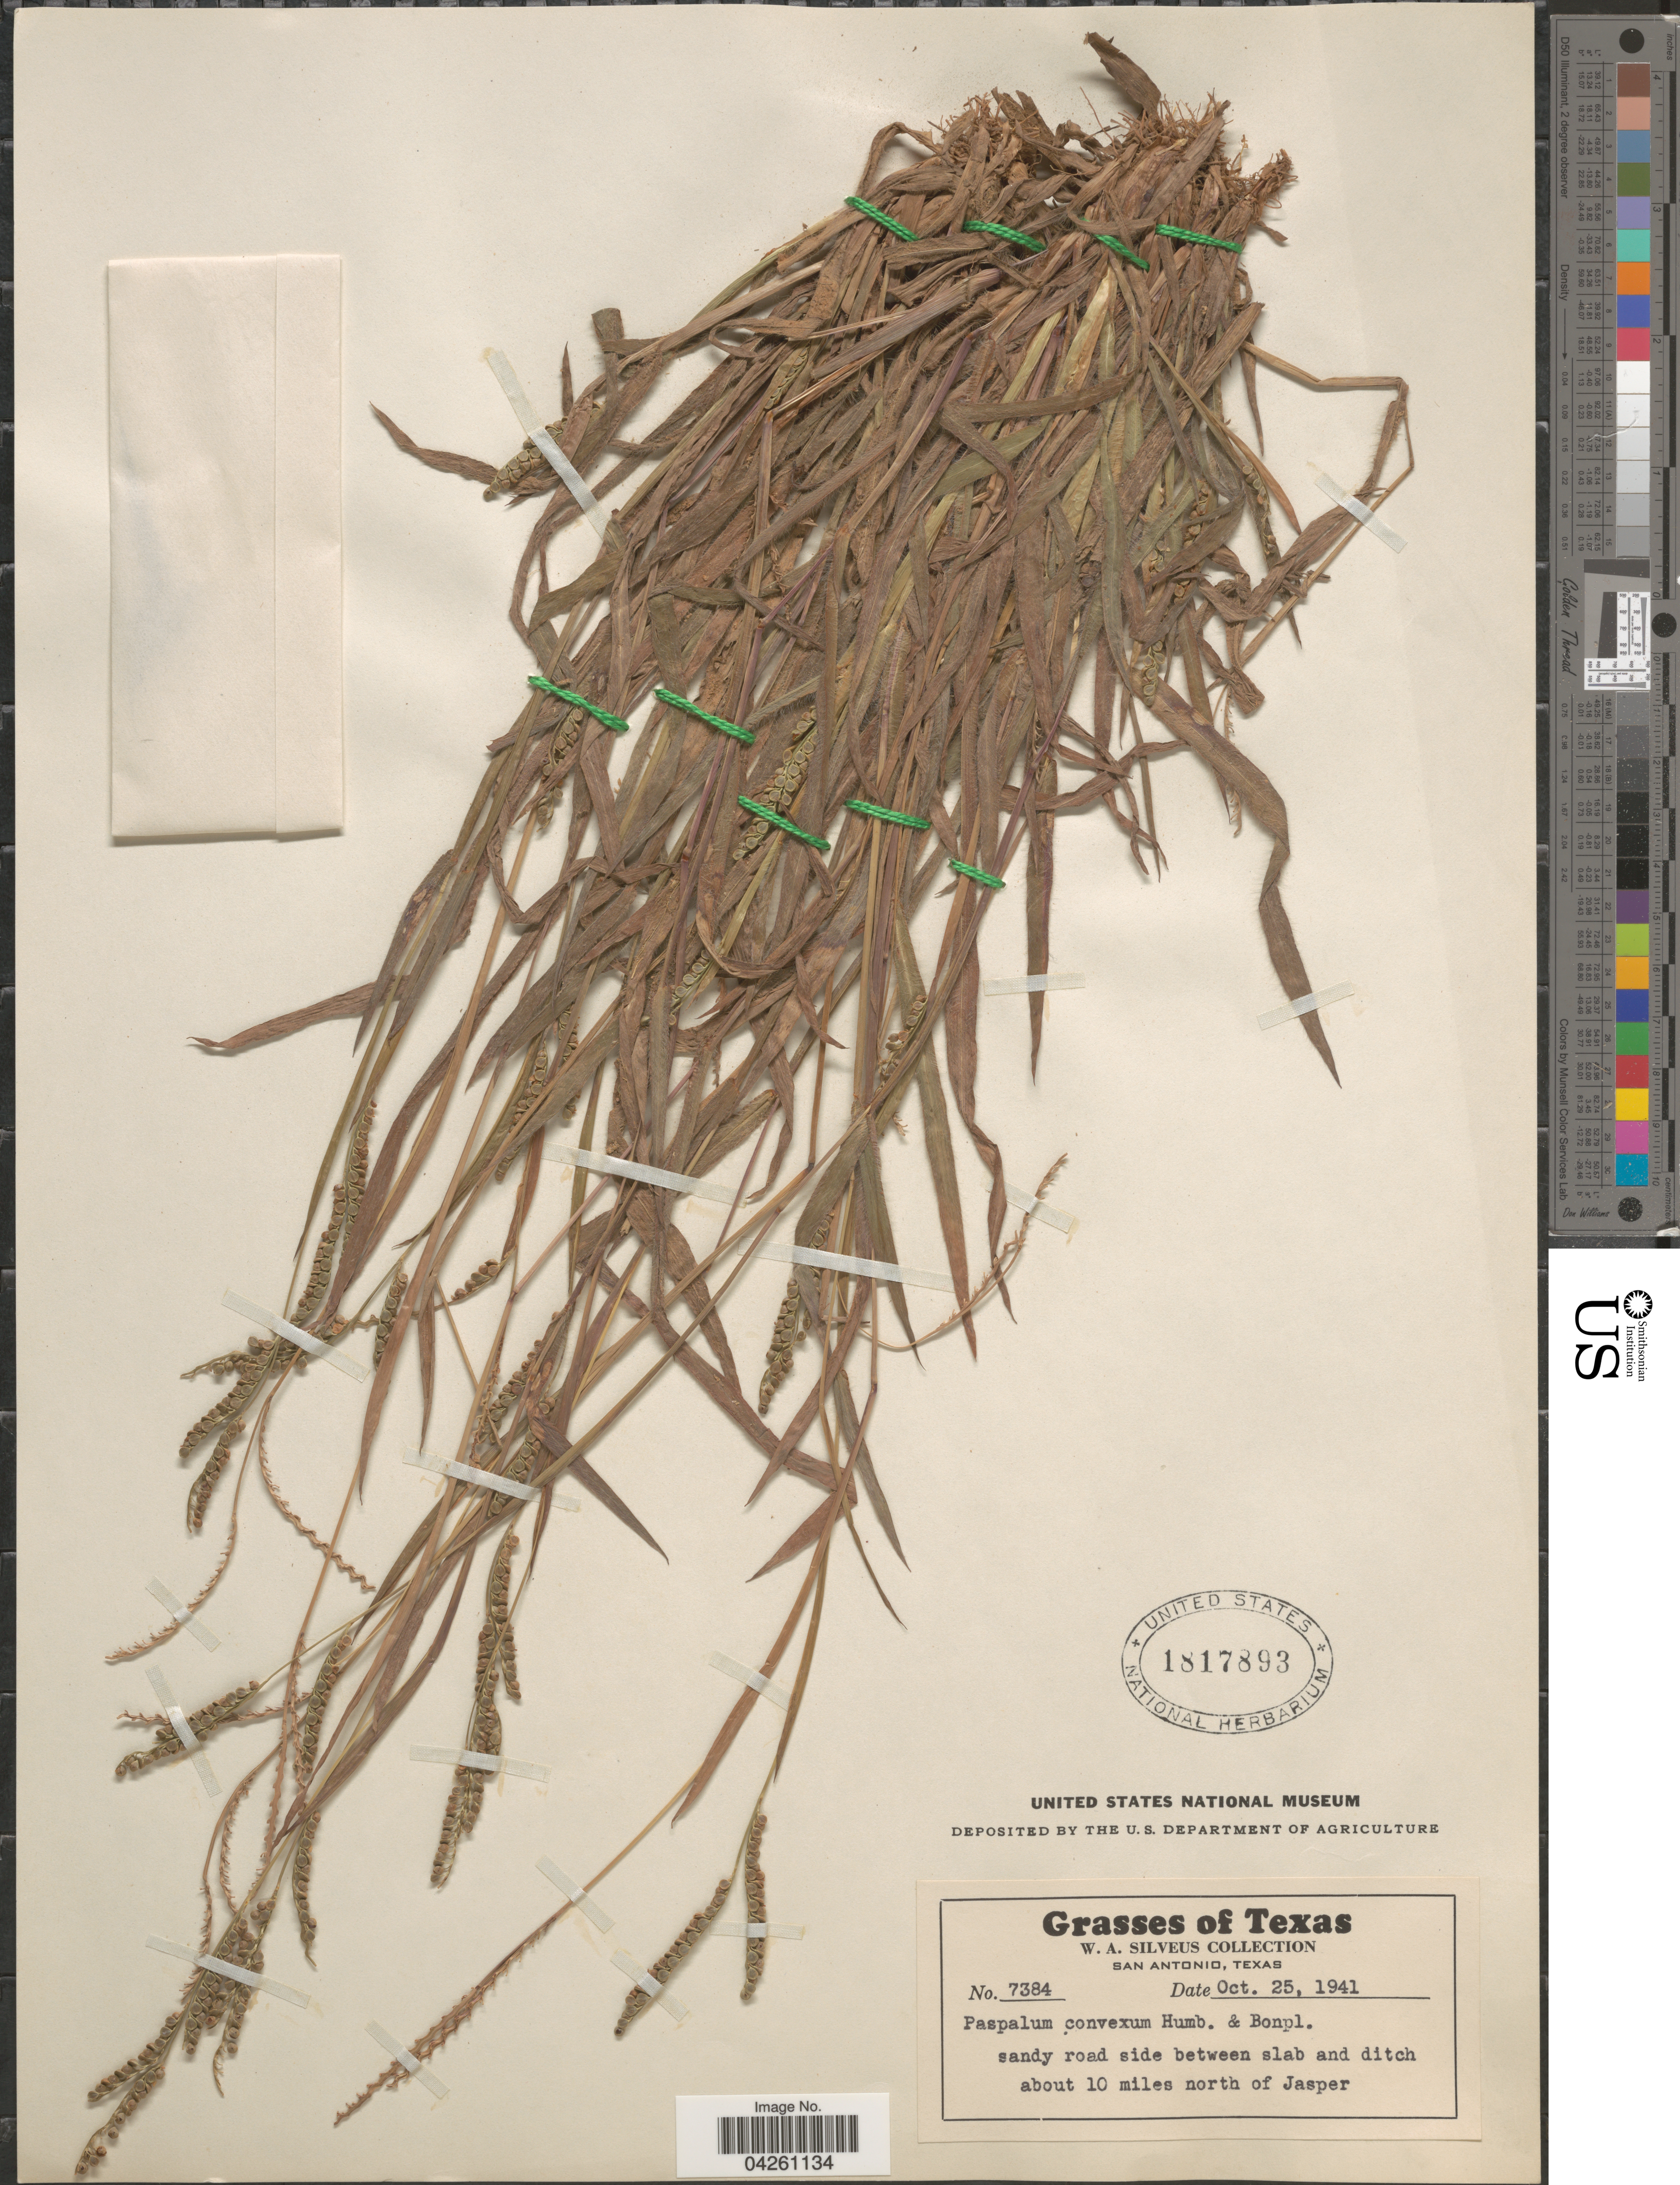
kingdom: Plantae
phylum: Tracheophyta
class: Liliopsida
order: Poales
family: Poaceae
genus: Paspalum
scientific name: Paspalum convexum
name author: Humb. & Bonpl. ex Flüggé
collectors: W. Silveus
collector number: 7384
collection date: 1941-10-25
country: United States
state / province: Texas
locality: Sandy road side between slab and ditch about 10 miles north of Jasper.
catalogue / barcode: US 1817893